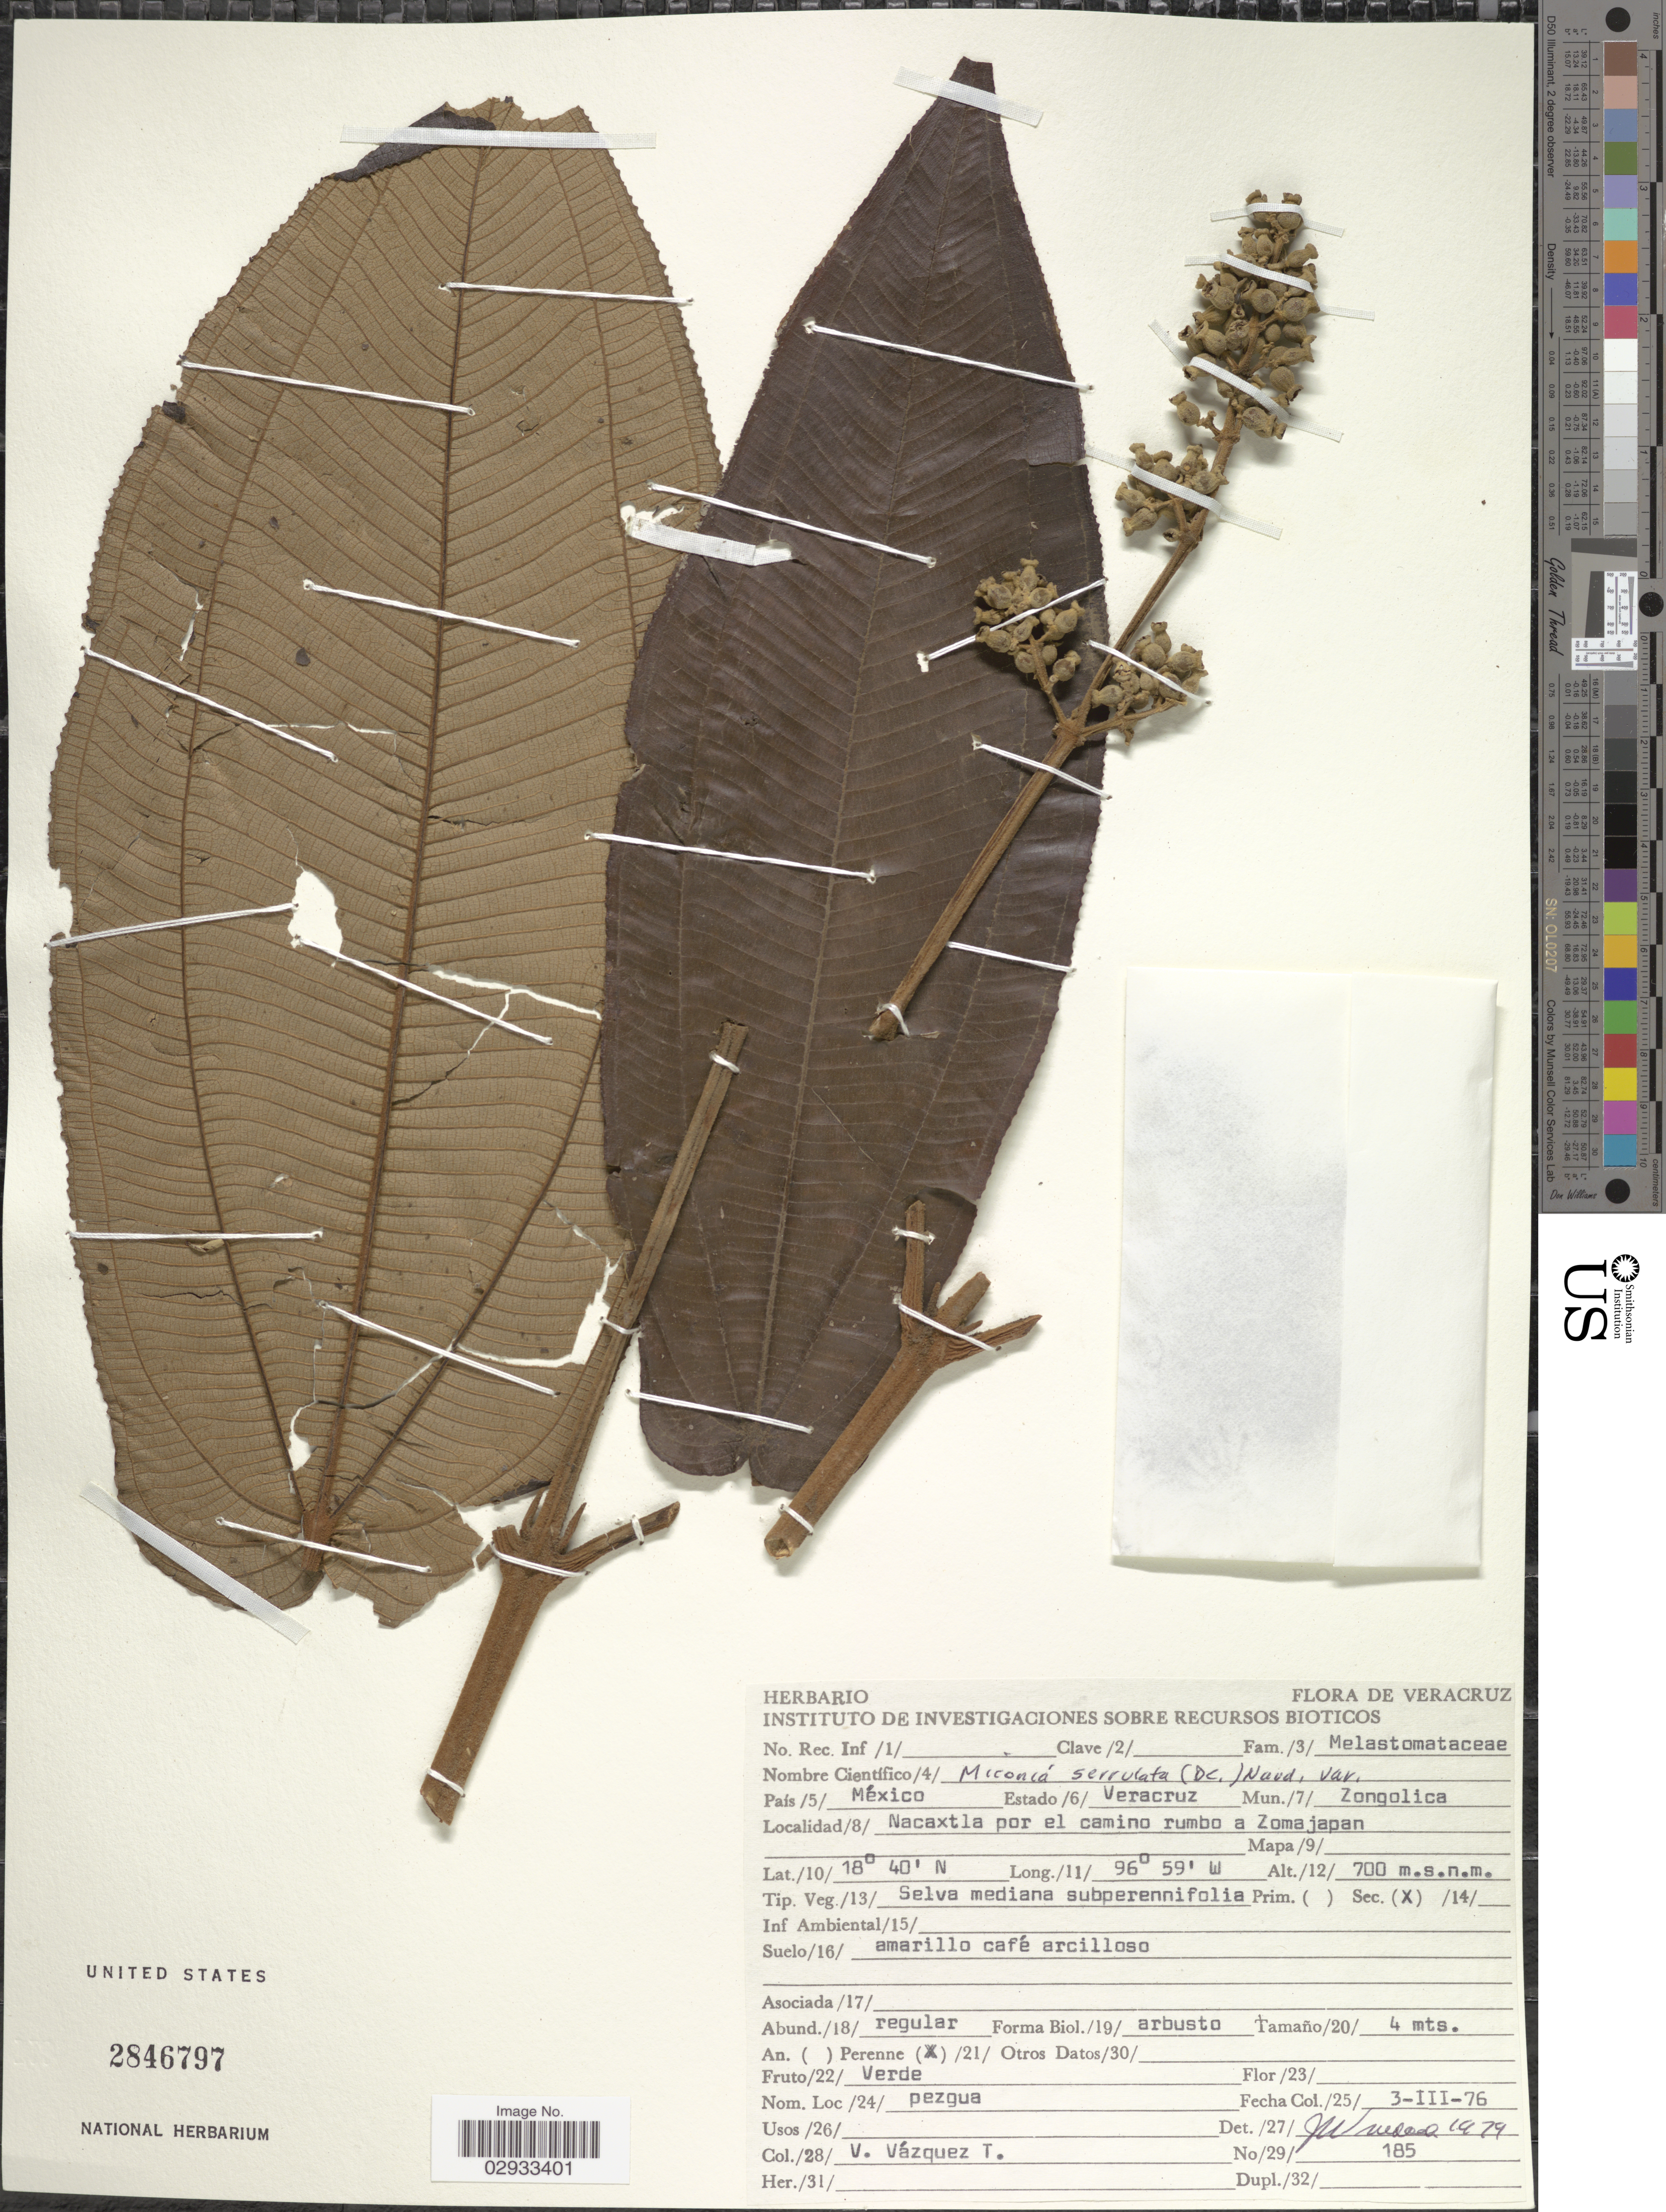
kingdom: Plantae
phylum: Tracheophyta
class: Magnoliopsida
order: Myrtales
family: Melastomataceae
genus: Miconia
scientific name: Miconia serrulata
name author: (DC.) Naudin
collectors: V. Vázquez T.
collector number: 185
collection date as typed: Transcribed d/m/y: 3/3/76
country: Mexico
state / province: Veracruz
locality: Estado Veracruz. Mun. Zongolica. Nacaxtla por el camino rumbo a Zomajapan.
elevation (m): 700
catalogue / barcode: US 2846797